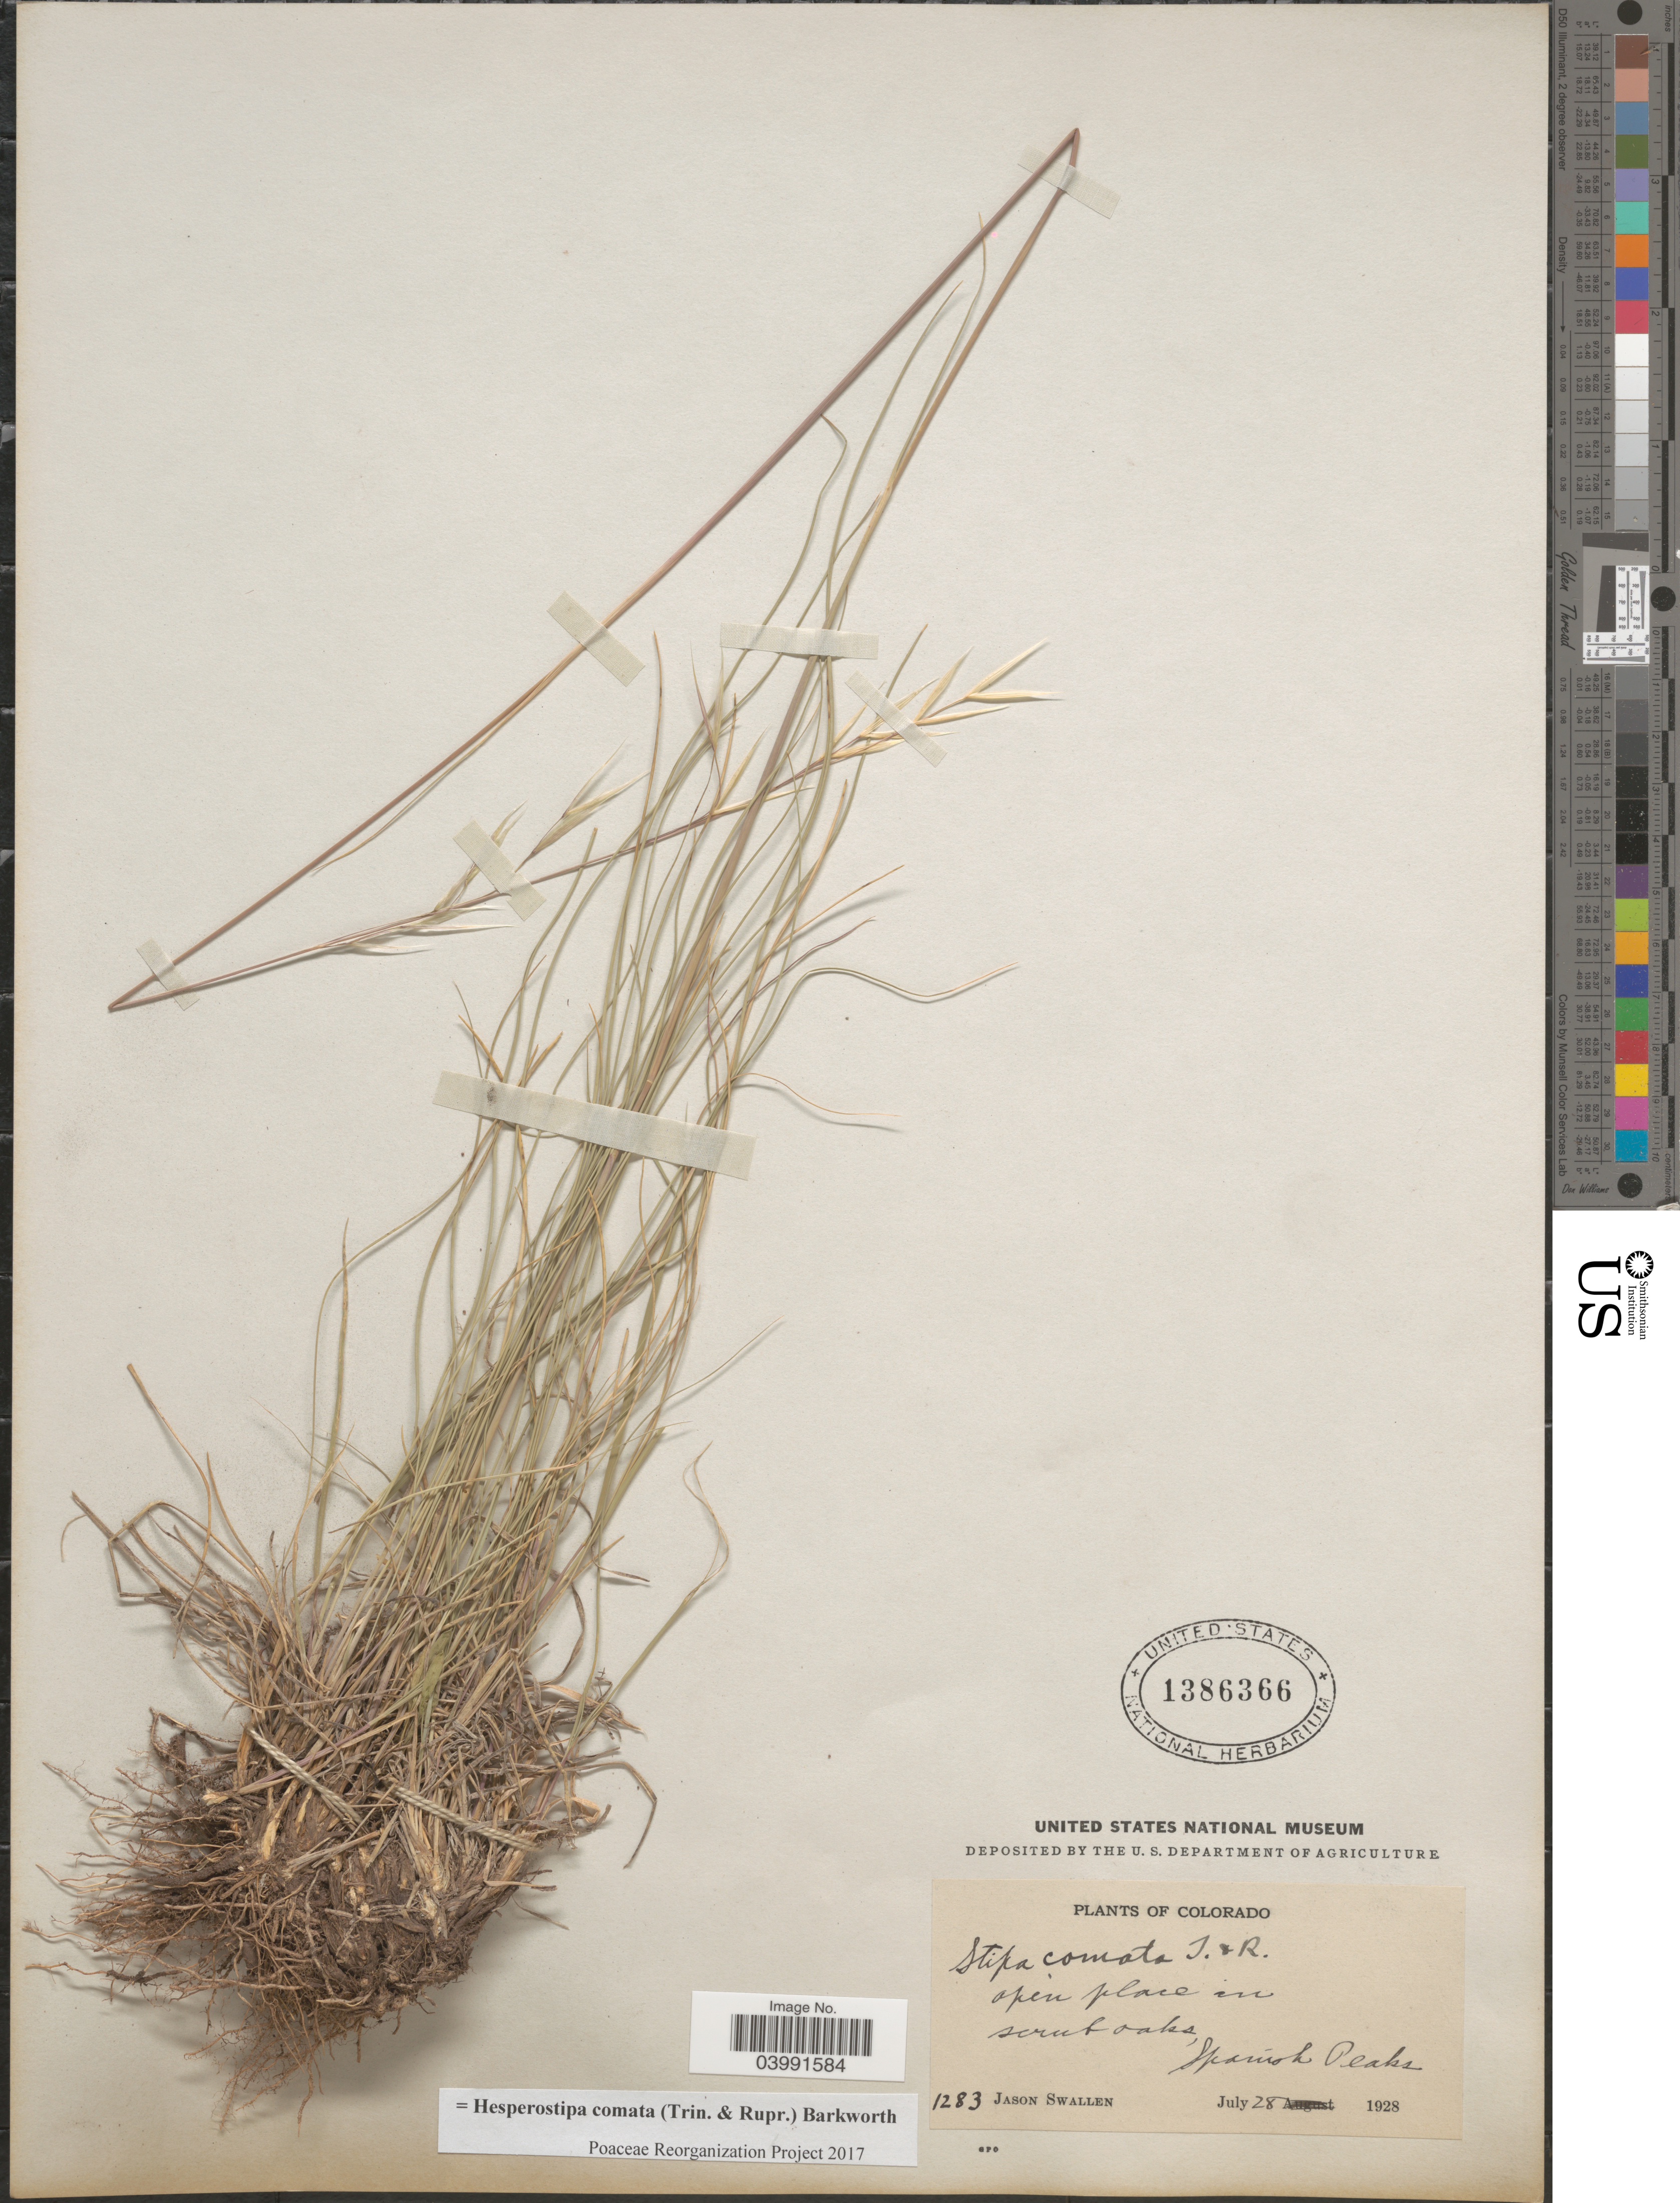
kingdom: Plantae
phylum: Tracheophyta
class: Liliopsida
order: Poales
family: Poaceae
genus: Hesperostipa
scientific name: Hesperostipa comata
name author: (Trin. & Rupr.) Barkworth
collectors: J. R. Swallen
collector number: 1283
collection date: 1928-07-28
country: United States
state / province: Colorado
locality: Spanish Peaks.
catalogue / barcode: US 1386366